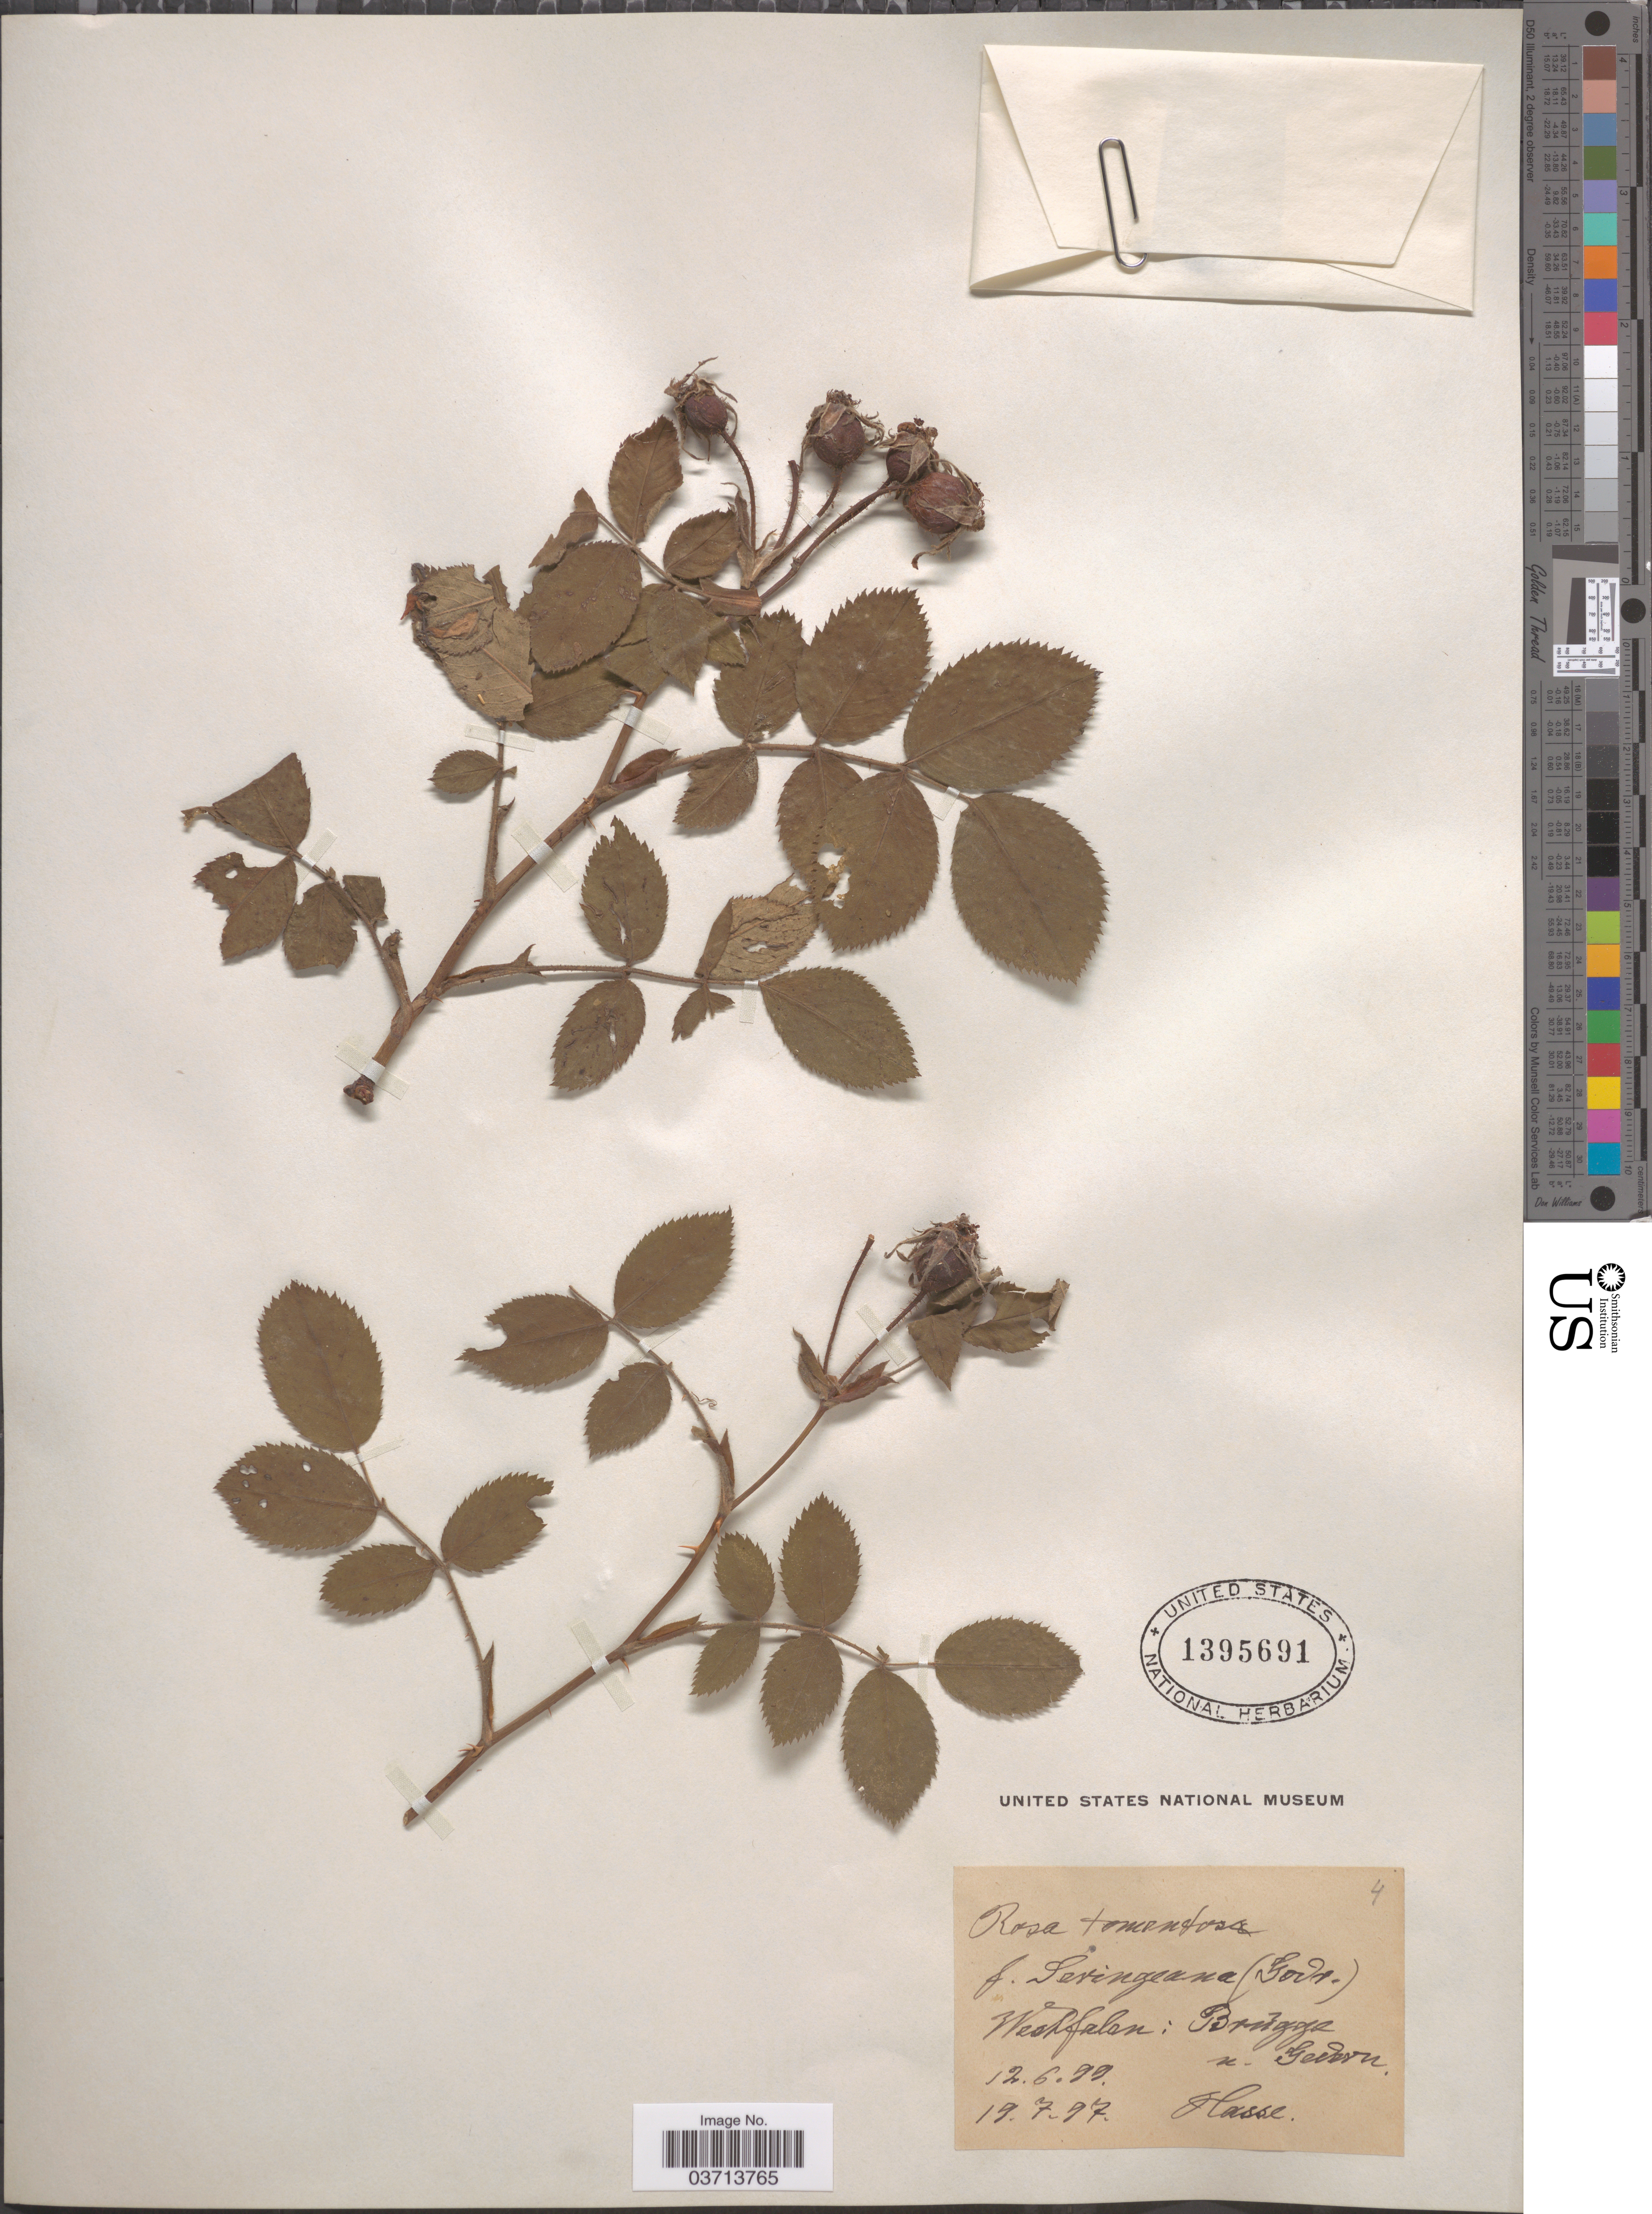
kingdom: Plantae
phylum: Tracheophyta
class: Magnoliopsida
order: Rosales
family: Rosaceae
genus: Rosa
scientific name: Rosa tomentosa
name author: Sm.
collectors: -. Hasse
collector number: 4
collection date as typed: Transcribed d/m/y: 19/7/97 to 12/6/99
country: Germany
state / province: Nordrhein-Westfalen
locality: Westfalen: Brugge n. Gecken. [interpreted]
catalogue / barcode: US 1395691